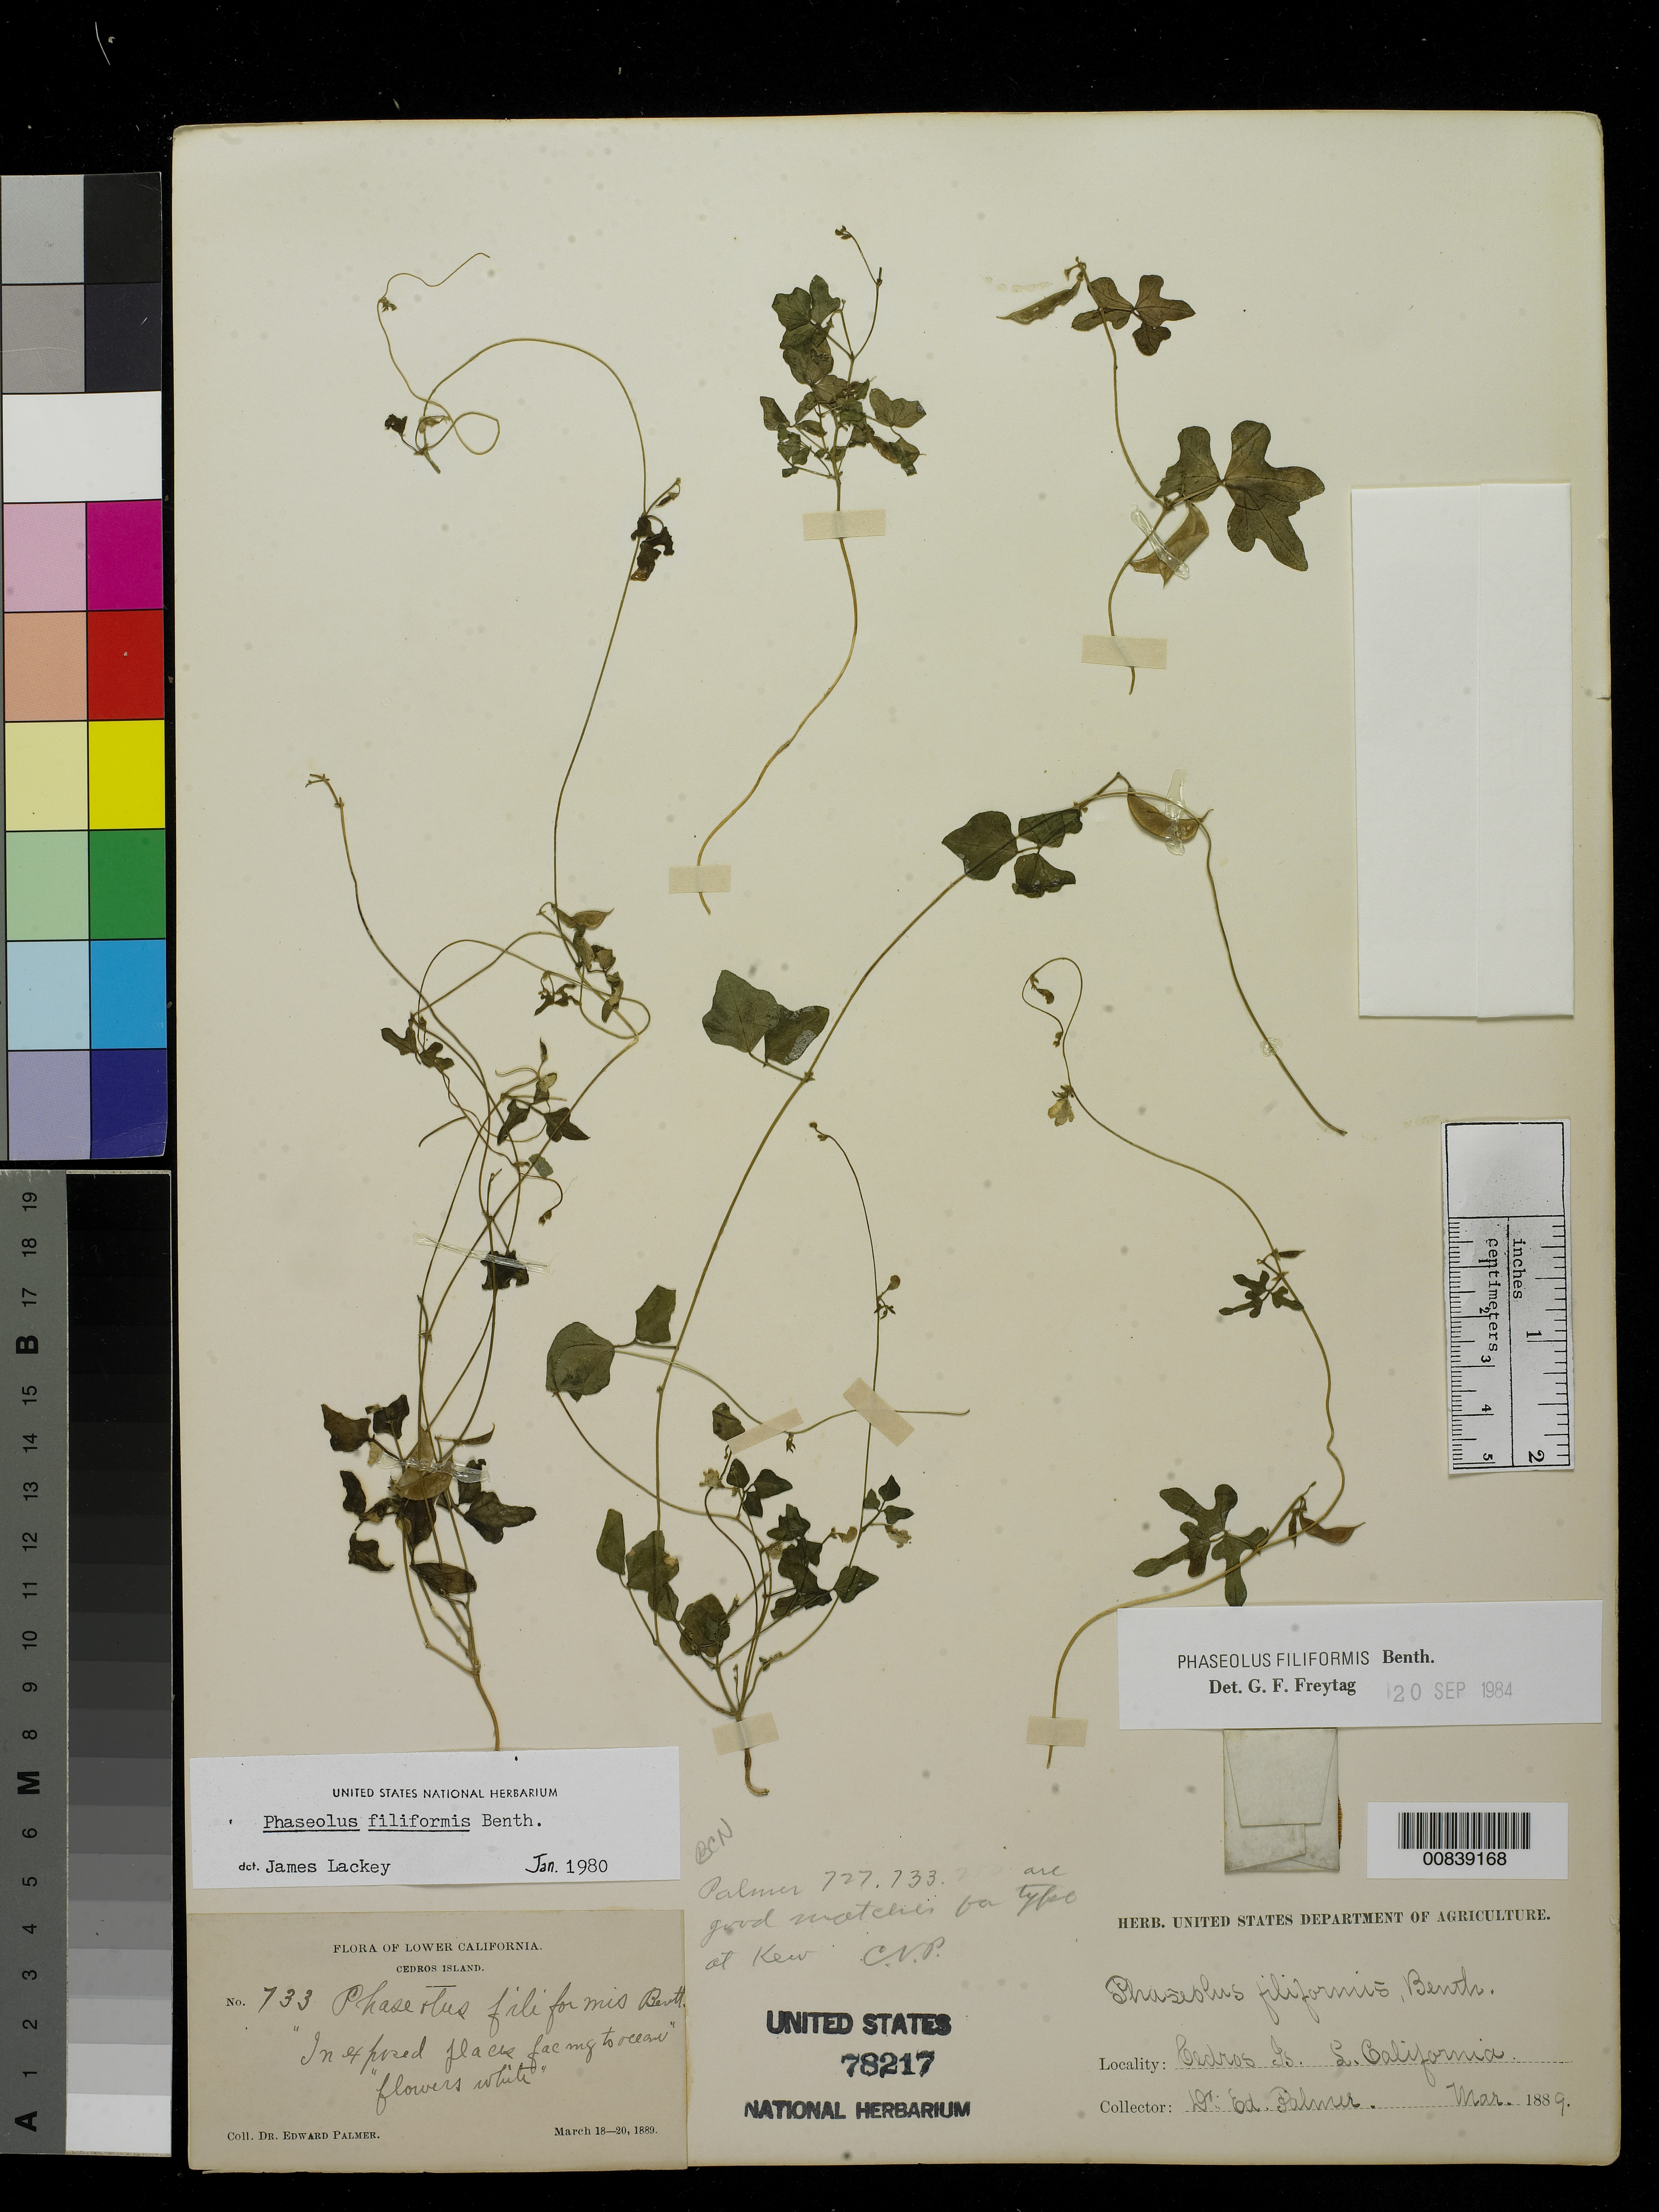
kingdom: Plantae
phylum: Tracheophyta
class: Magnoliopsida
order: Fabales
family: Fabaceae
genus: Phaseolus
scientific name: Phaseolus filiformis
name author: Benth.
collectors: E. Palmer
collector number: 733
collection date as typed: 18 Mar 1889 to 20 Mar 1889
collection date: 1889-03-18/1889-03-20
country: Mexico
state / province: Baja California Norte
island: Cedros I.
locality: Cedros Island, Baja California.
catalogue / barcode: US 78217